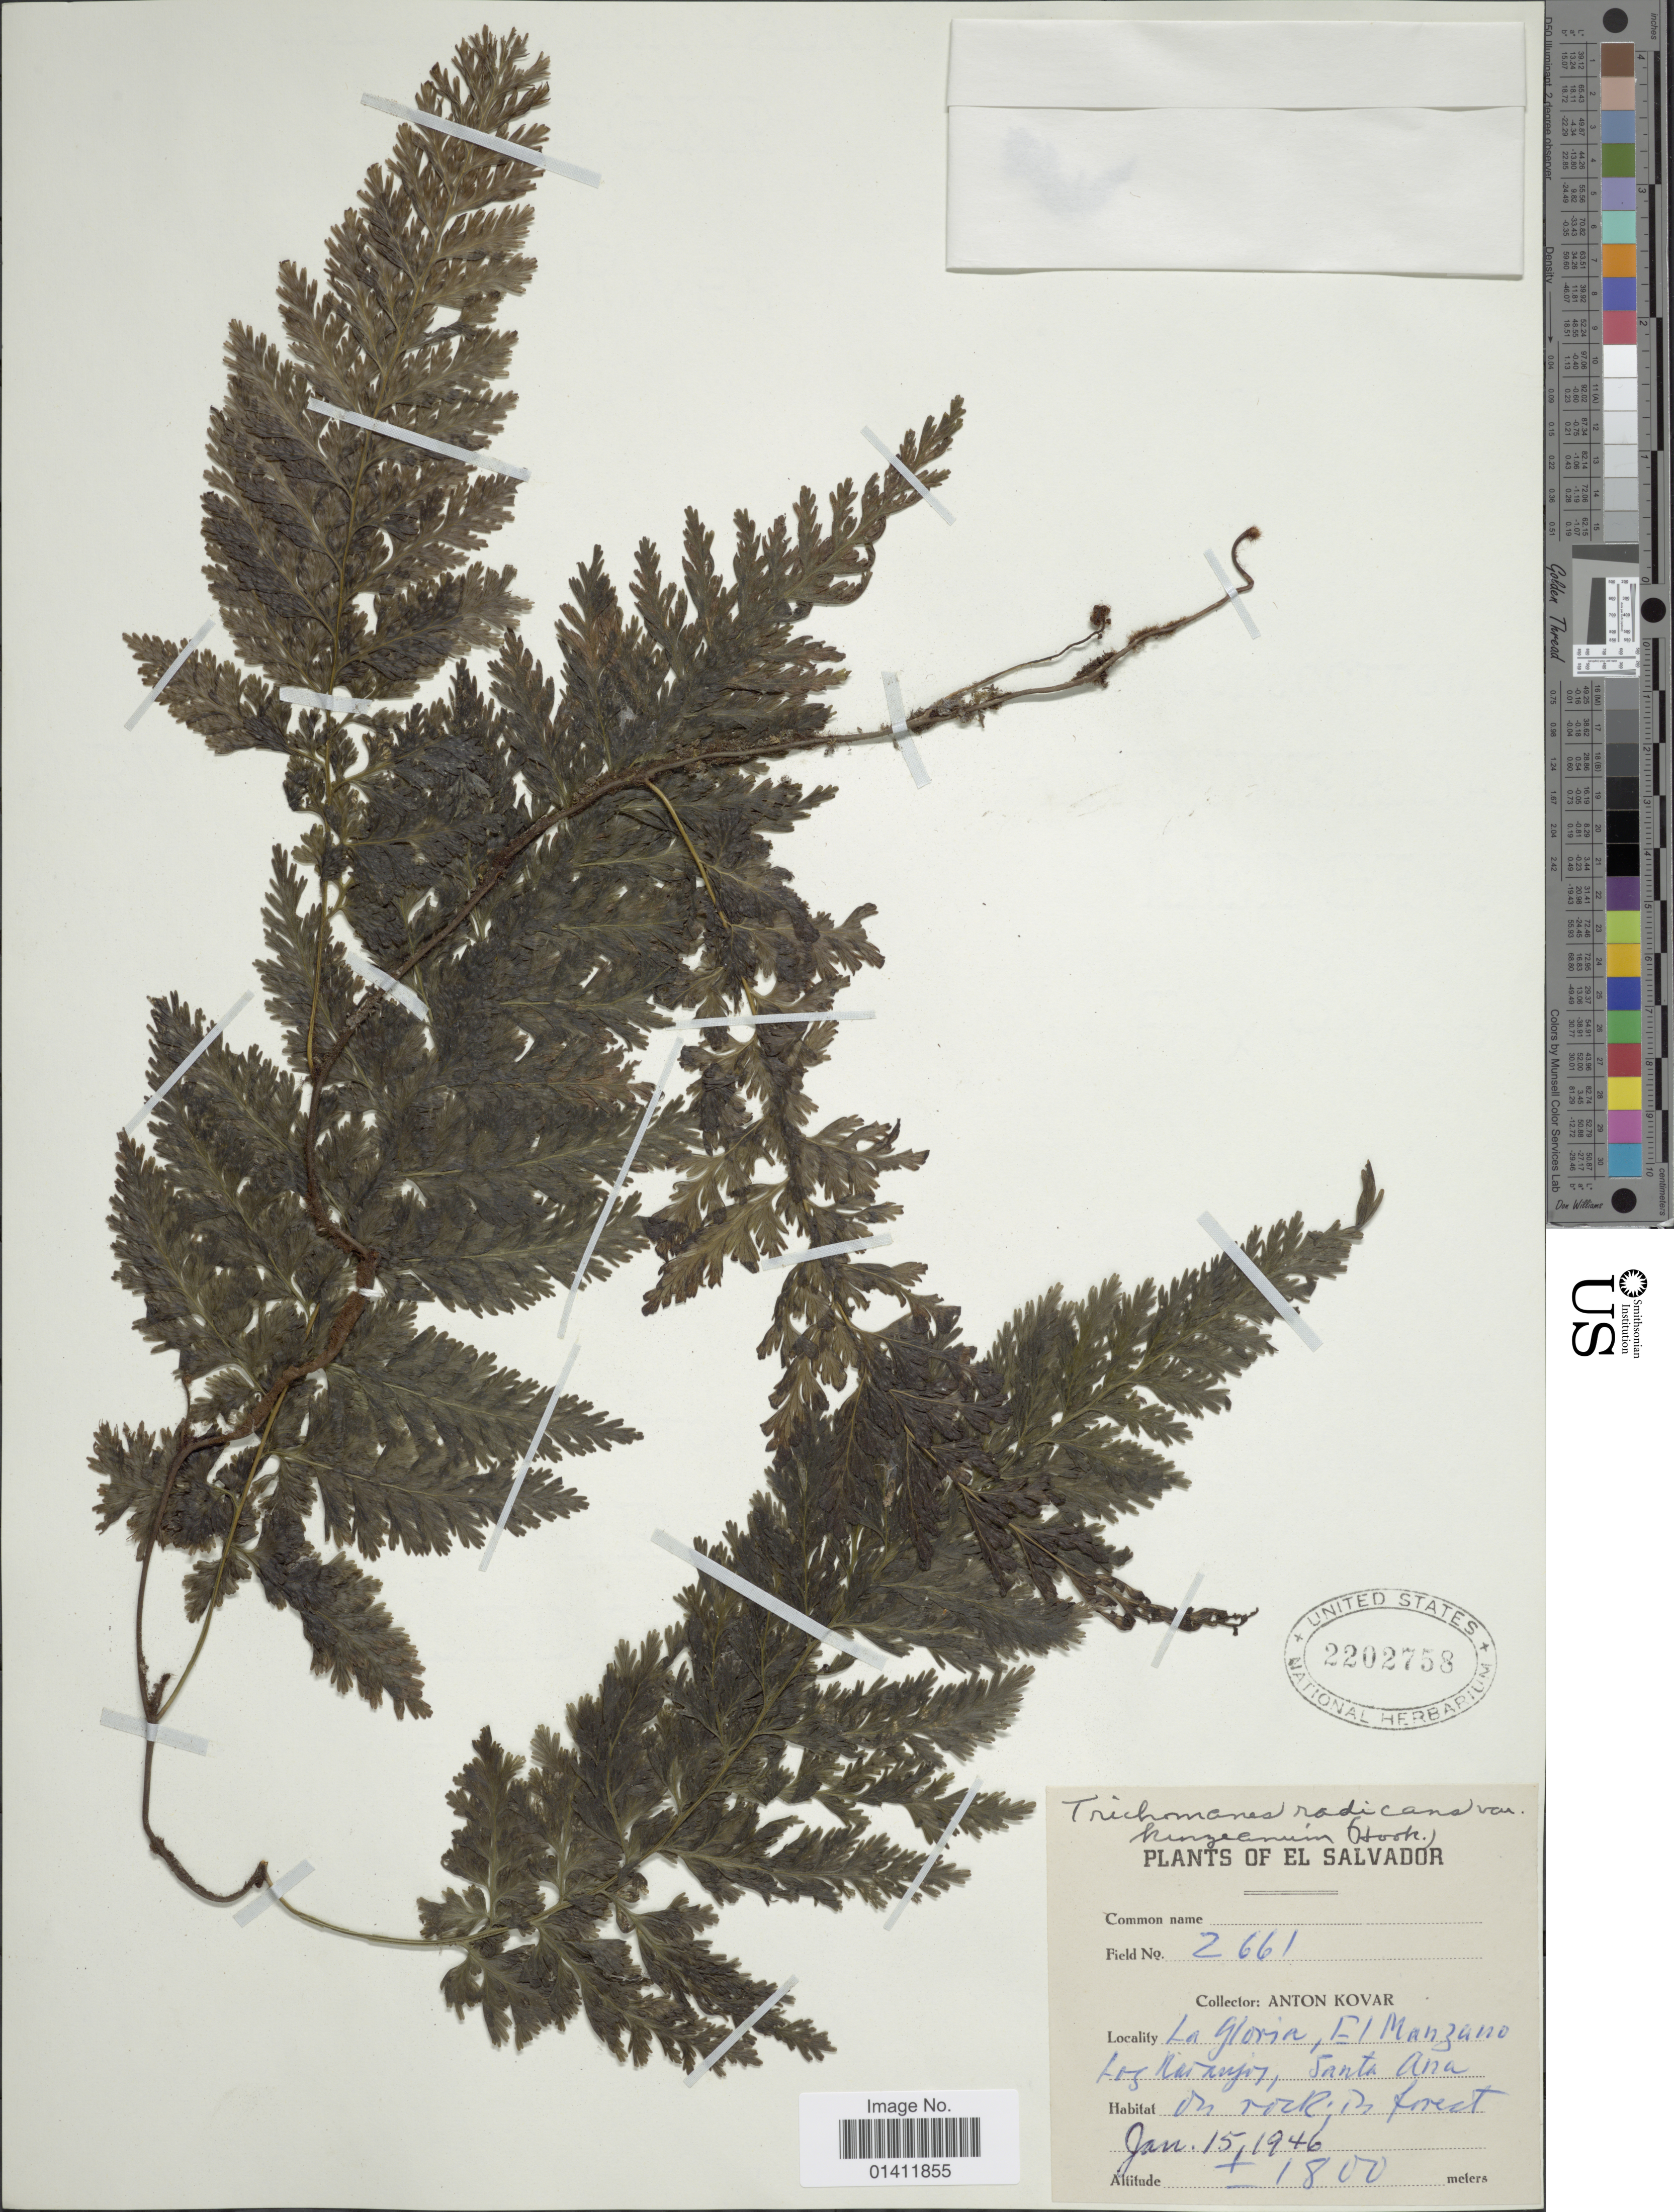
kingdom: Plantae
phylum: Tracheophyta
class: Polypodiopsida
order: Hymenophyllales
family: Hymenophyllaceae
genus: Vandenboschia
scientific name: Vandenboschia radicans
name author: (Sw.) Copel.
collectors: A. Kovar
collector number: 2661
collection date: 1946-01-15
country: El Salvador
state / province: Santa Ana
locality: La Gloria, El Manzano. Santa Ana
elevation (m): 1800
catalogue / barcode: US 2202758